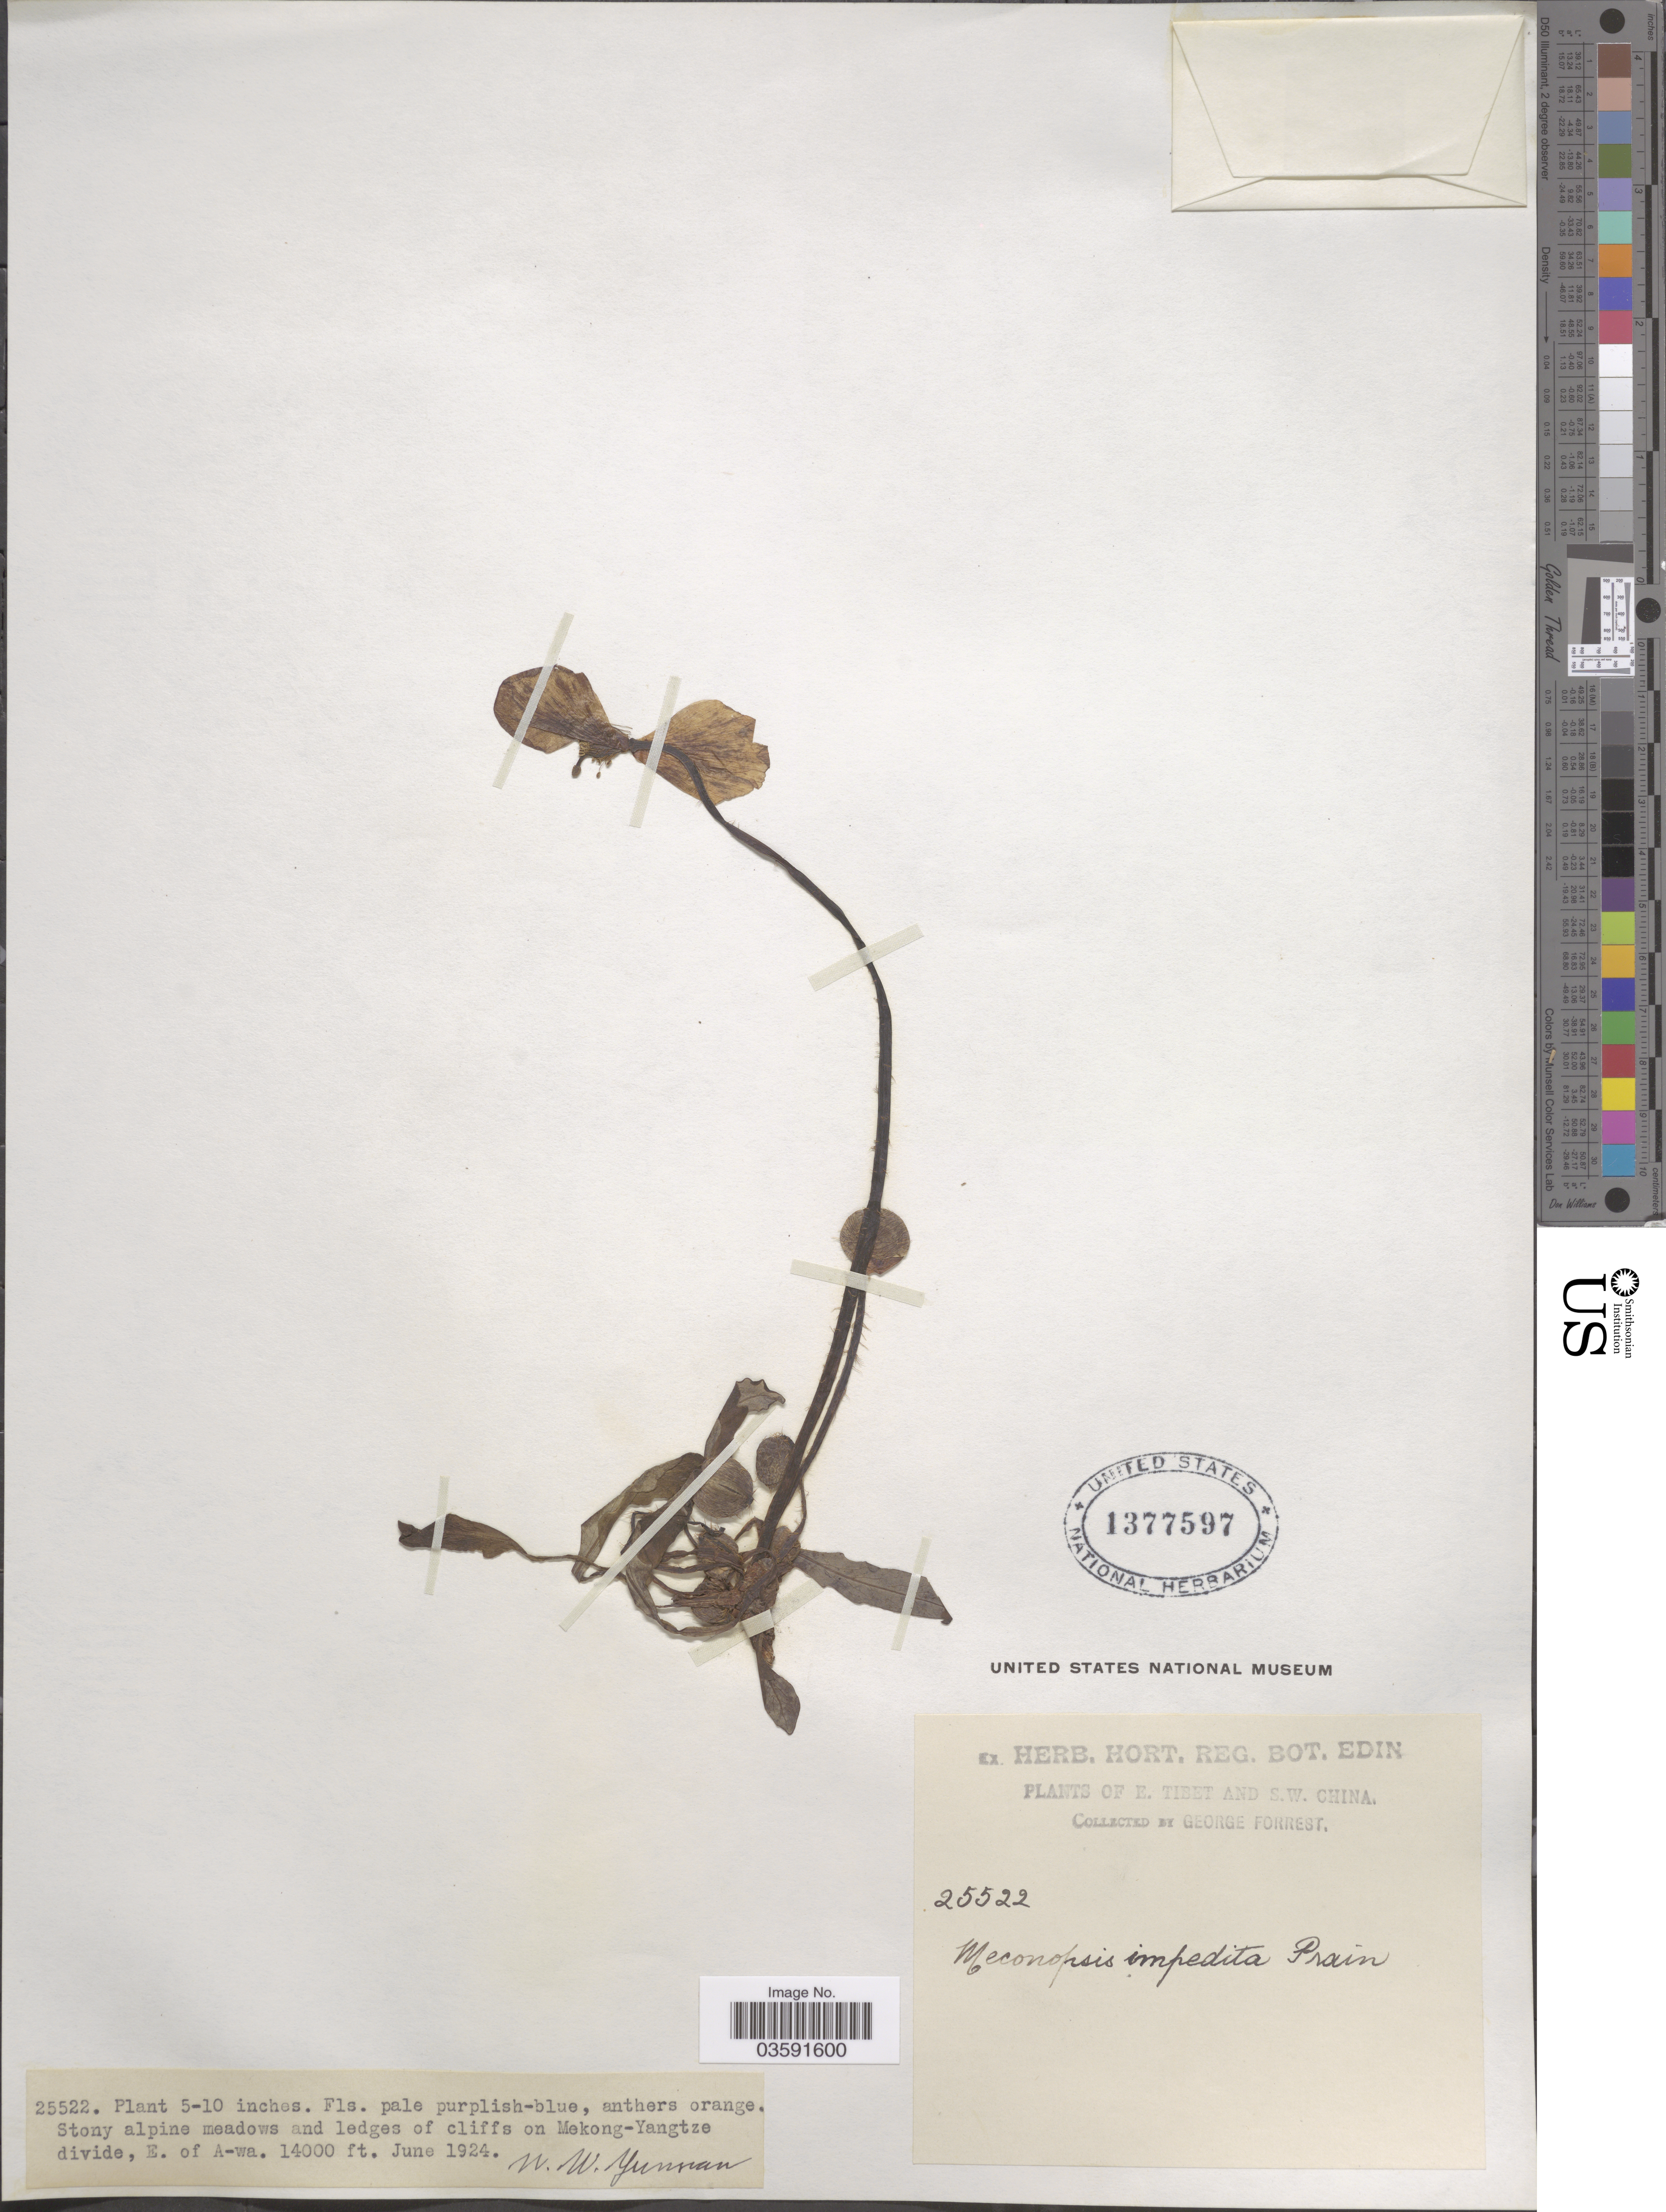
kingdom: Plantae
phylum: Tracheophyta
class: Magnoliopsida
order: Ranunculales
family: Papaveraceae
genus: Meconopsis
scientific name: Meconopsis impedita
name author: Prain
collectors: G. Forrest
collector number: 25522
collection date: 1924-06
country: China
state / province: Yunnan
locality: On Mekong-Yangtze divide, E. of A-wa. N.W. Yunnan. S.W. China.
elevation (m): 4267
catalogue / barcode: US 1377597